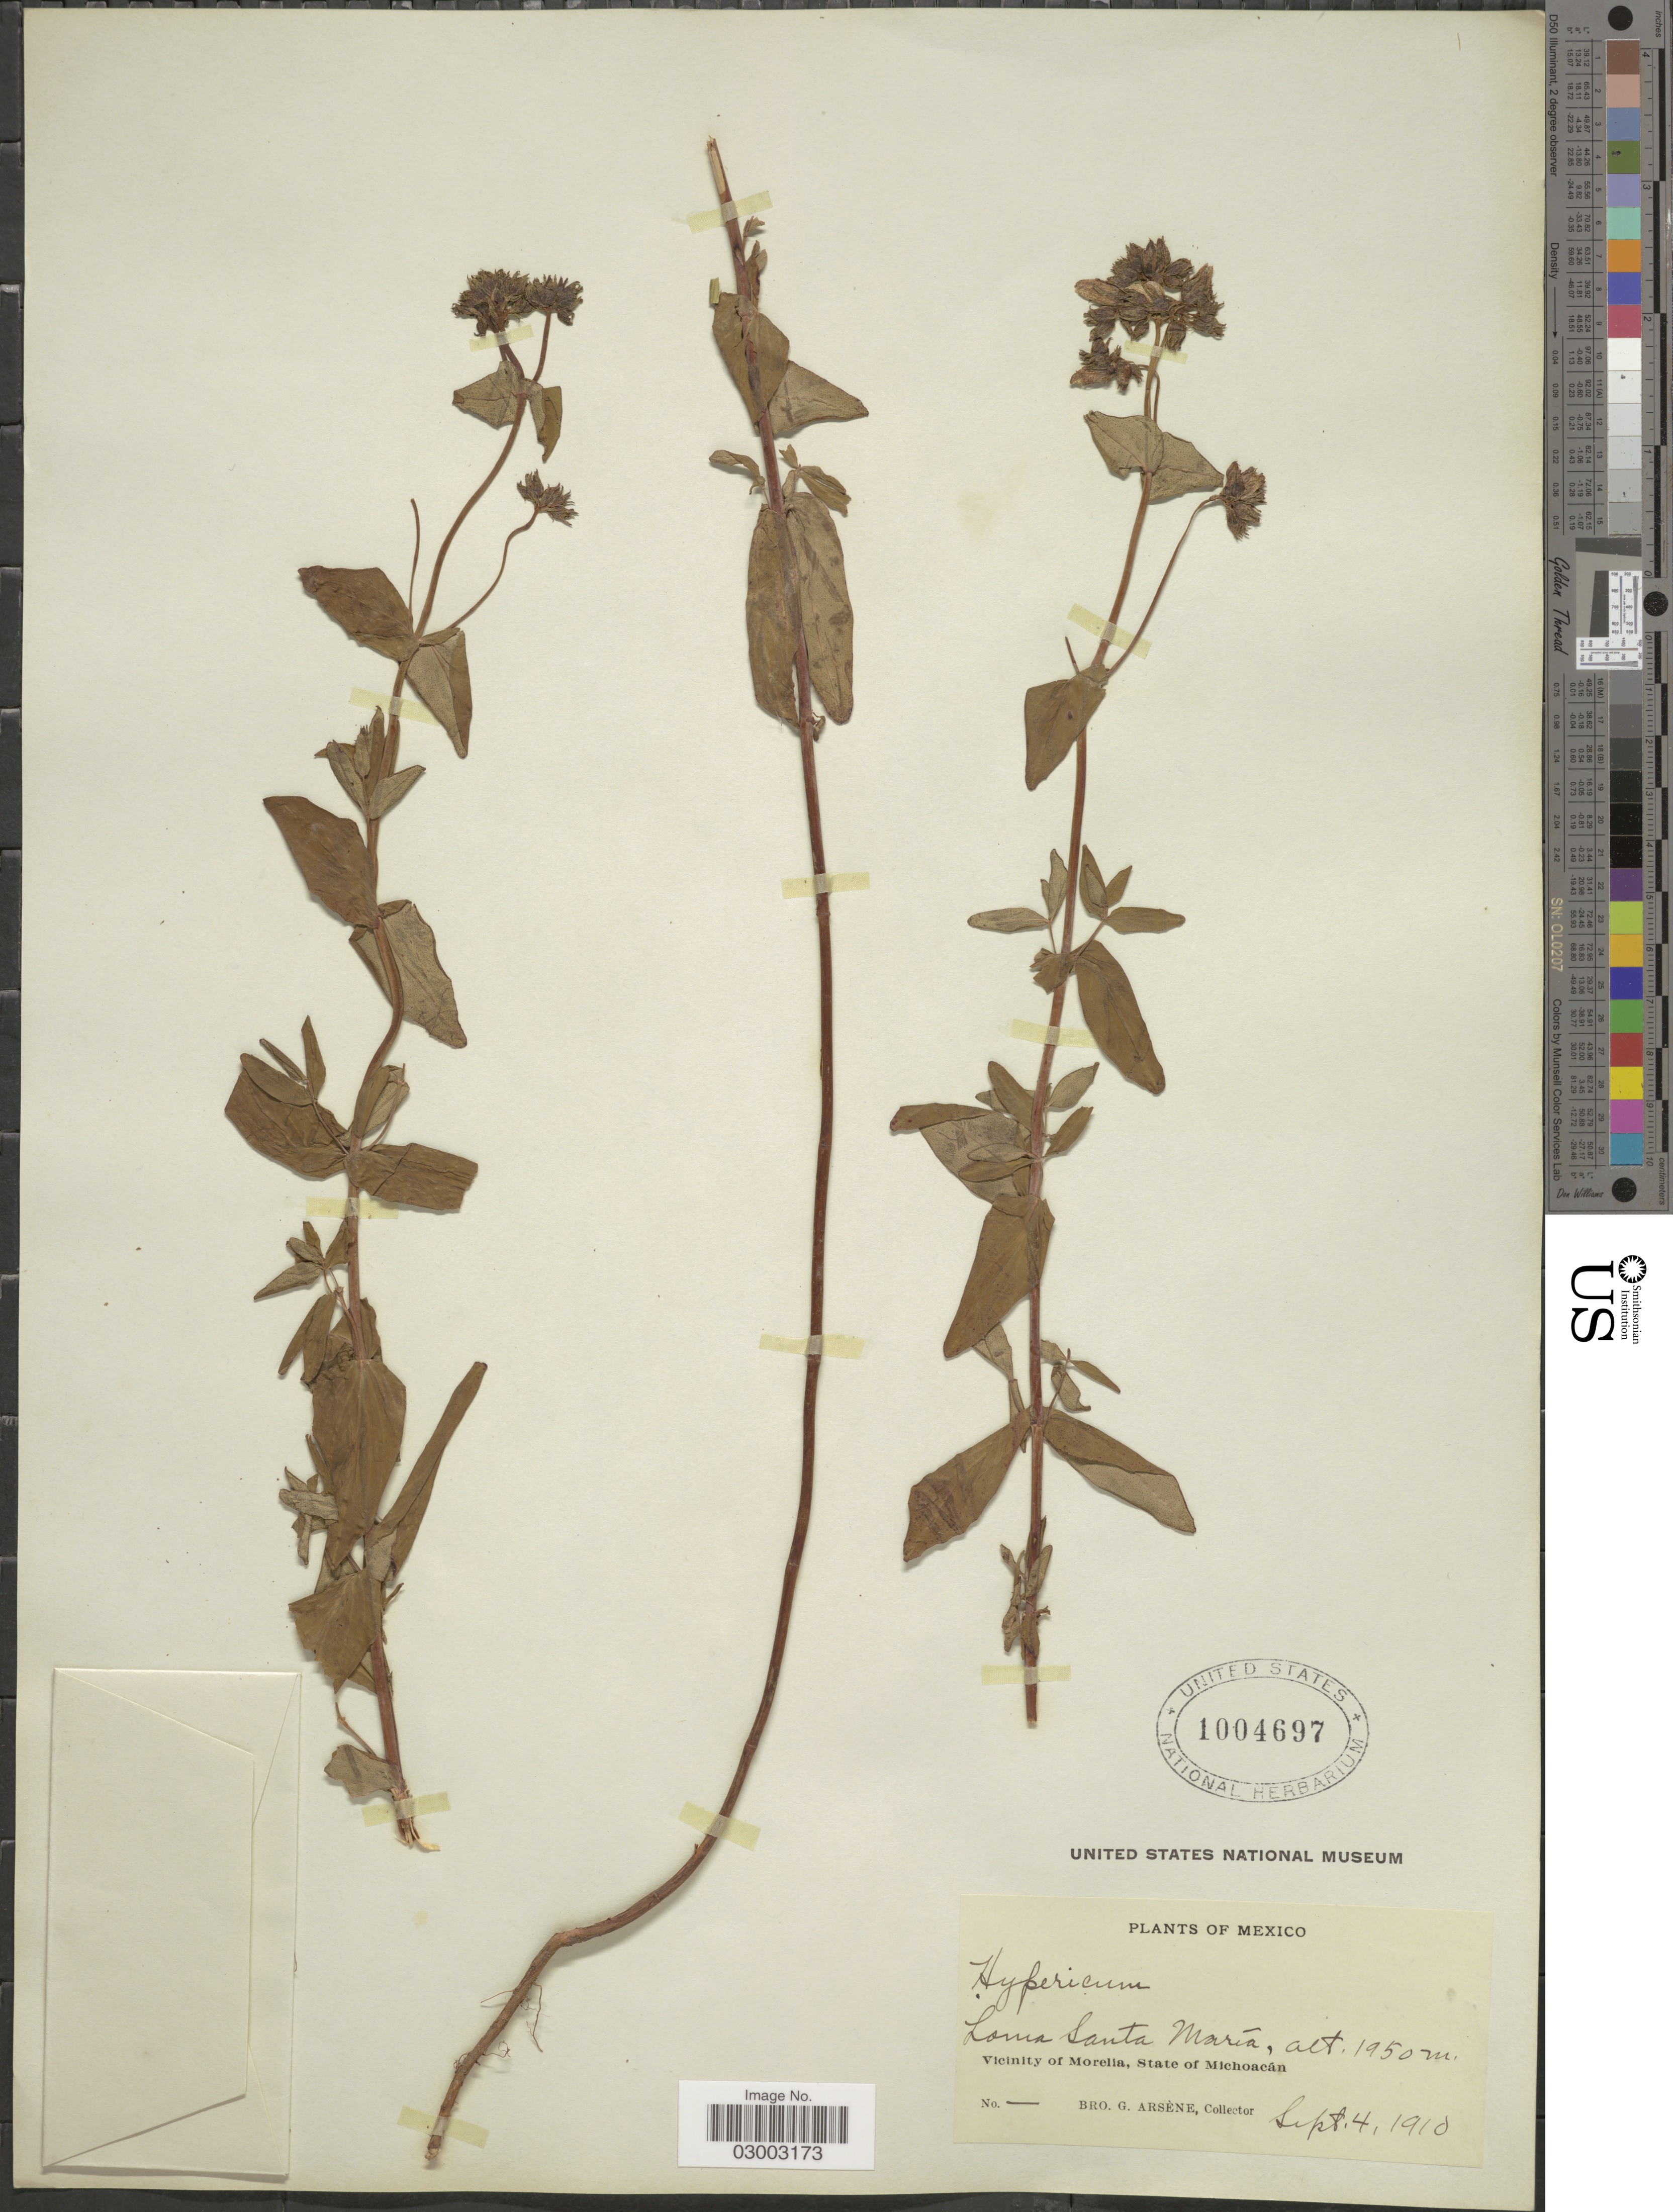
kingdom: Plantae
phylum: Tracheophyta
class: Magnoliopsida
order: Malpighiales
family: Hypericaceae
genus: Hypericum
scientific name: Hypericum formosum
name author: Kunth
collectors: Bro. G. Arsène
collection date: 1910-09-04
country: Mexico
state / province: Michoacán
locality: Loma Santa María, Vicinity of Morelia.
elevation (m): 1950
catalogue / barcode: US 1004697